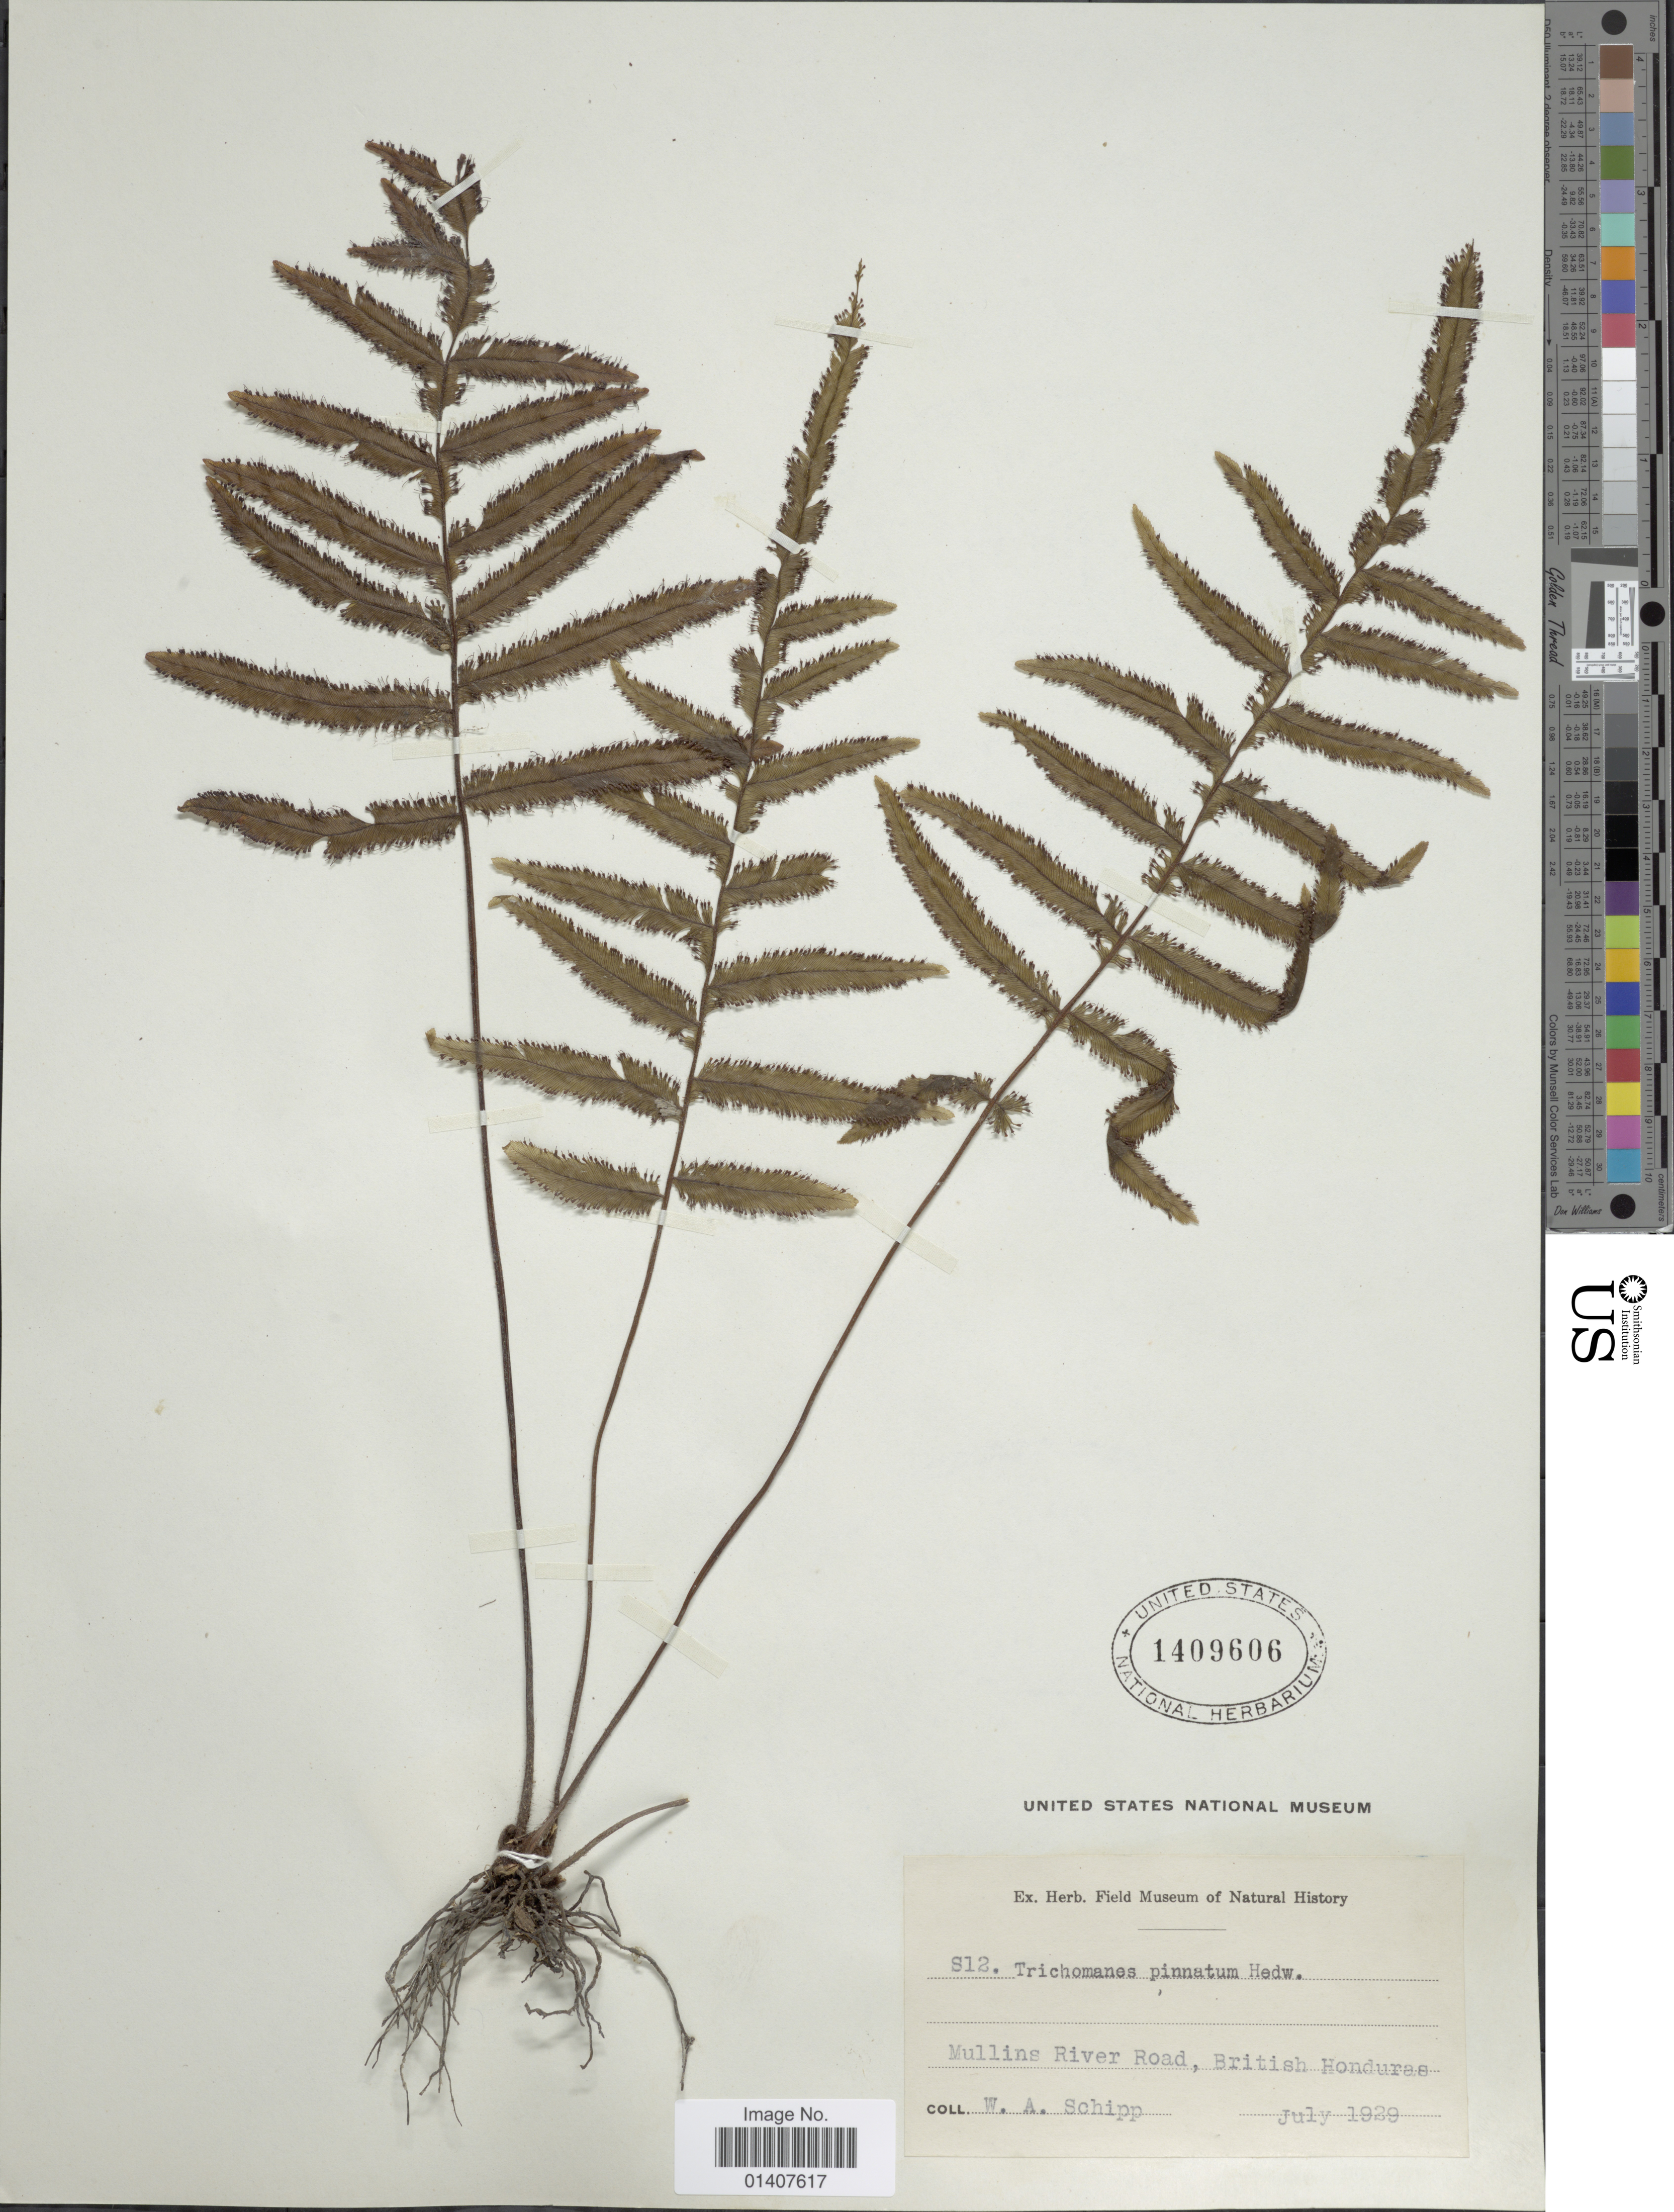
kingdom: Plantae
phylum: Tracheophyta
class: Polypodiopsida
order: Hymenophyllales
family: Hymenophyllaceae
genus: Trichomanes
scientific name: Trichomanes pinnatum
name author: Hedw.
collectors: W. Schipp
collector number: S12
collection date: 1929-07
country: Belize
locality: Mullins River Road, Biritsh Honduras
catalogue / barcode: US 1409606